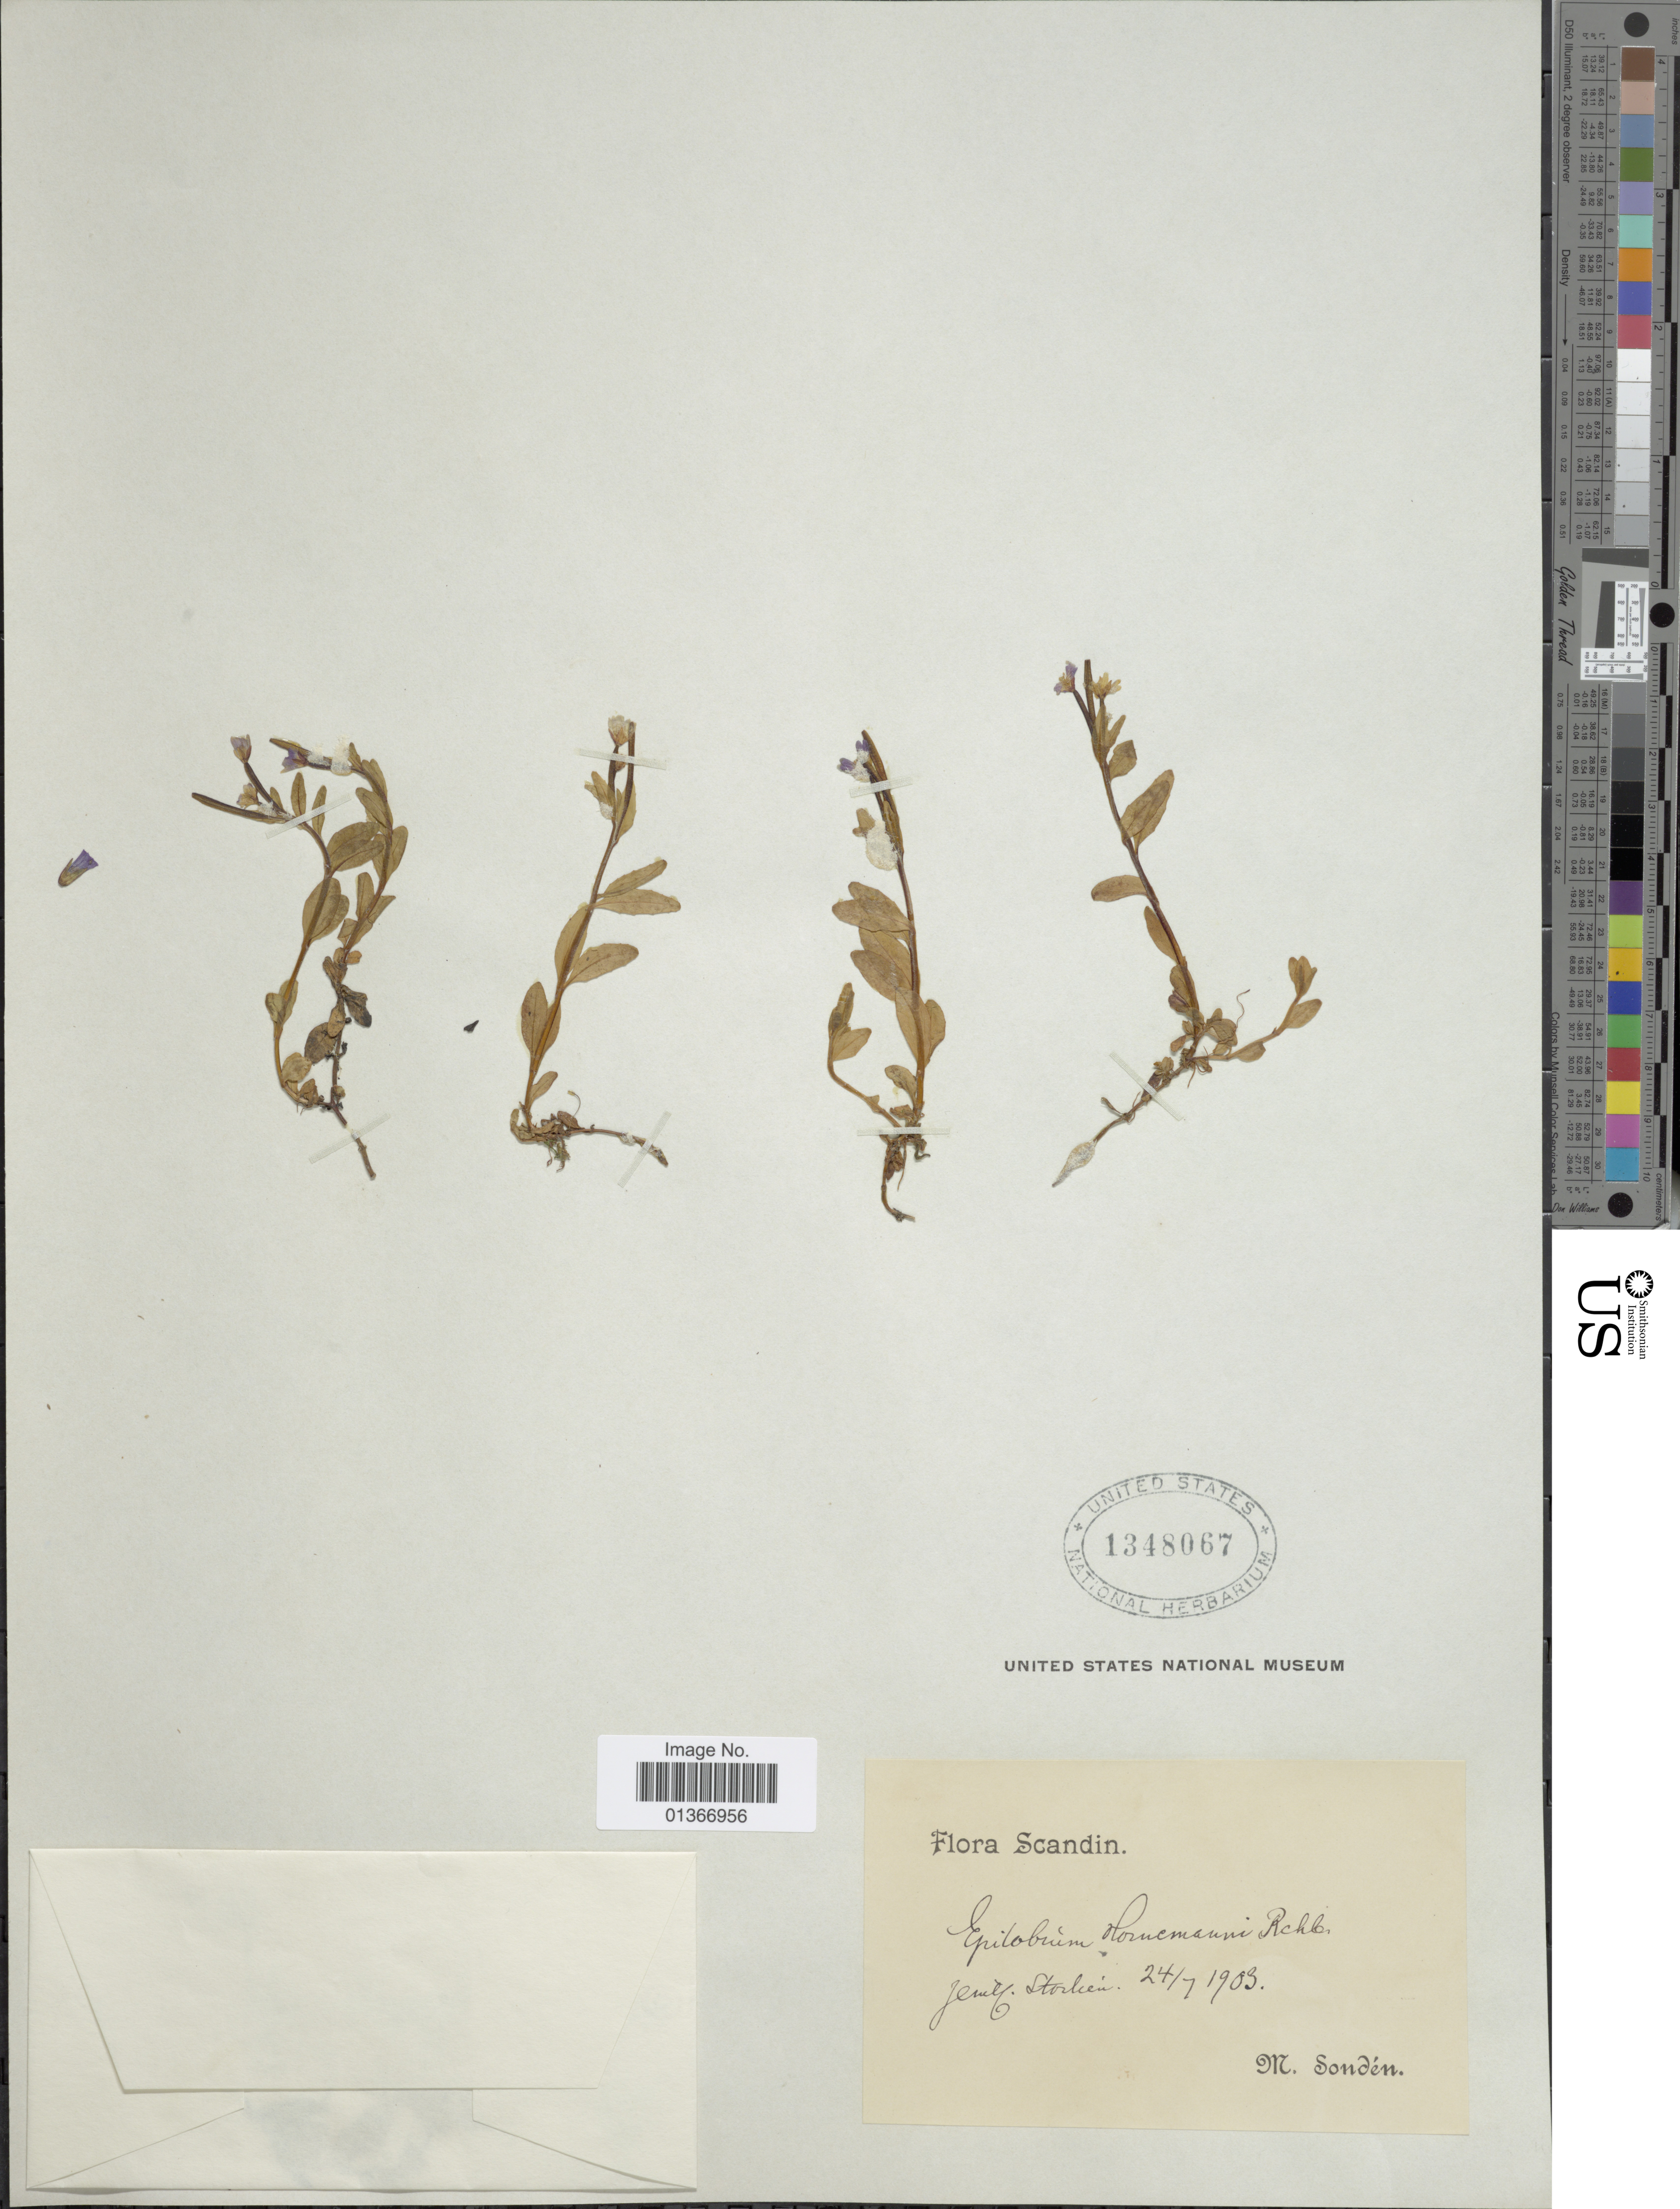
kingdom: Plantae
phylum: Tracheophyta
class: Magnoliopsida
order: Myrtales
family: Onagraceae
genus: Epilobium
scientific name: Epilobium hornemannii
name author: Rchb.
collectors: M. Sondén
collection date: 1903-07-24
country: Sweden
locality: Scandin. Jemtl. Storlien.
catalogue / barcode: US 1348067